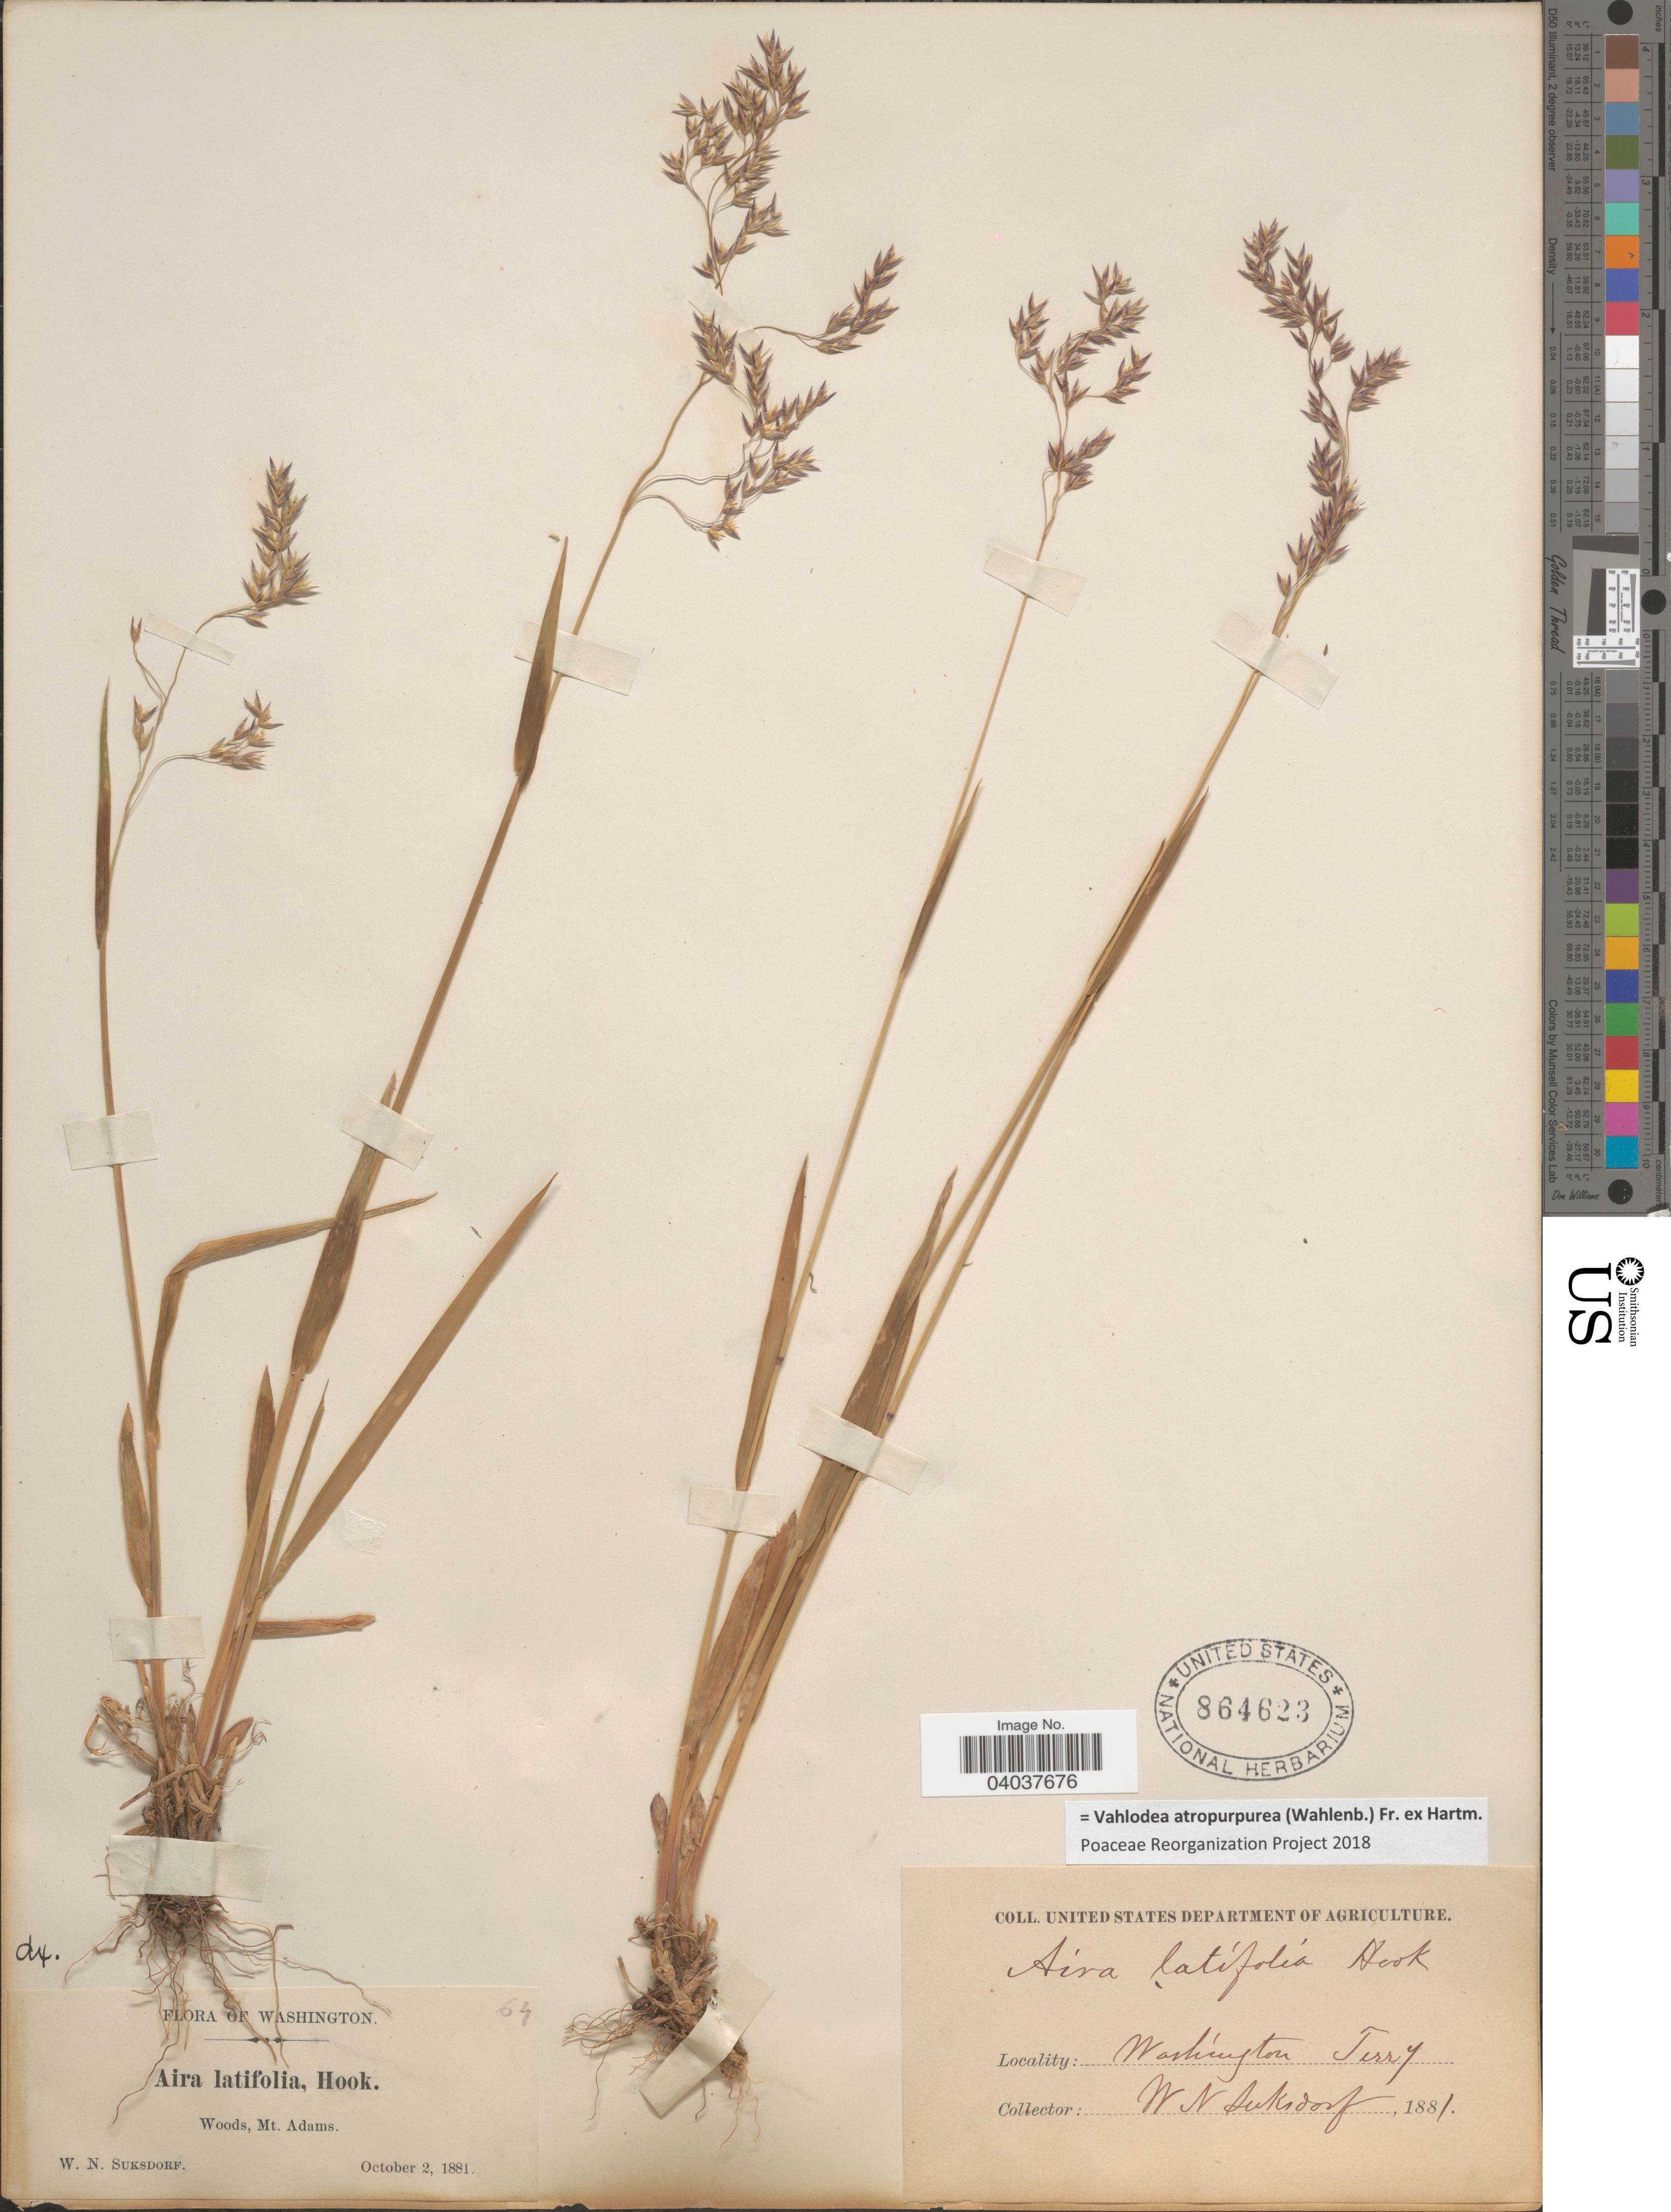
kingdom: Plantae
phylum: Tracheophyta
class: Liliopsida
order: Poales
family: Poaceae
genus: Vahlodea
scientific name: Vahlodea atropurpurea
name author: (Wahlenb.) Fr. ex Hartm.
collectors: W. N. Suksdorf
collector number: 64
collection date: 1881-10-02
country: United States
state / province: Washington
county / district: Yakima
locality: Woods, Mt. Adams.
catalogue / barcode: US 864623